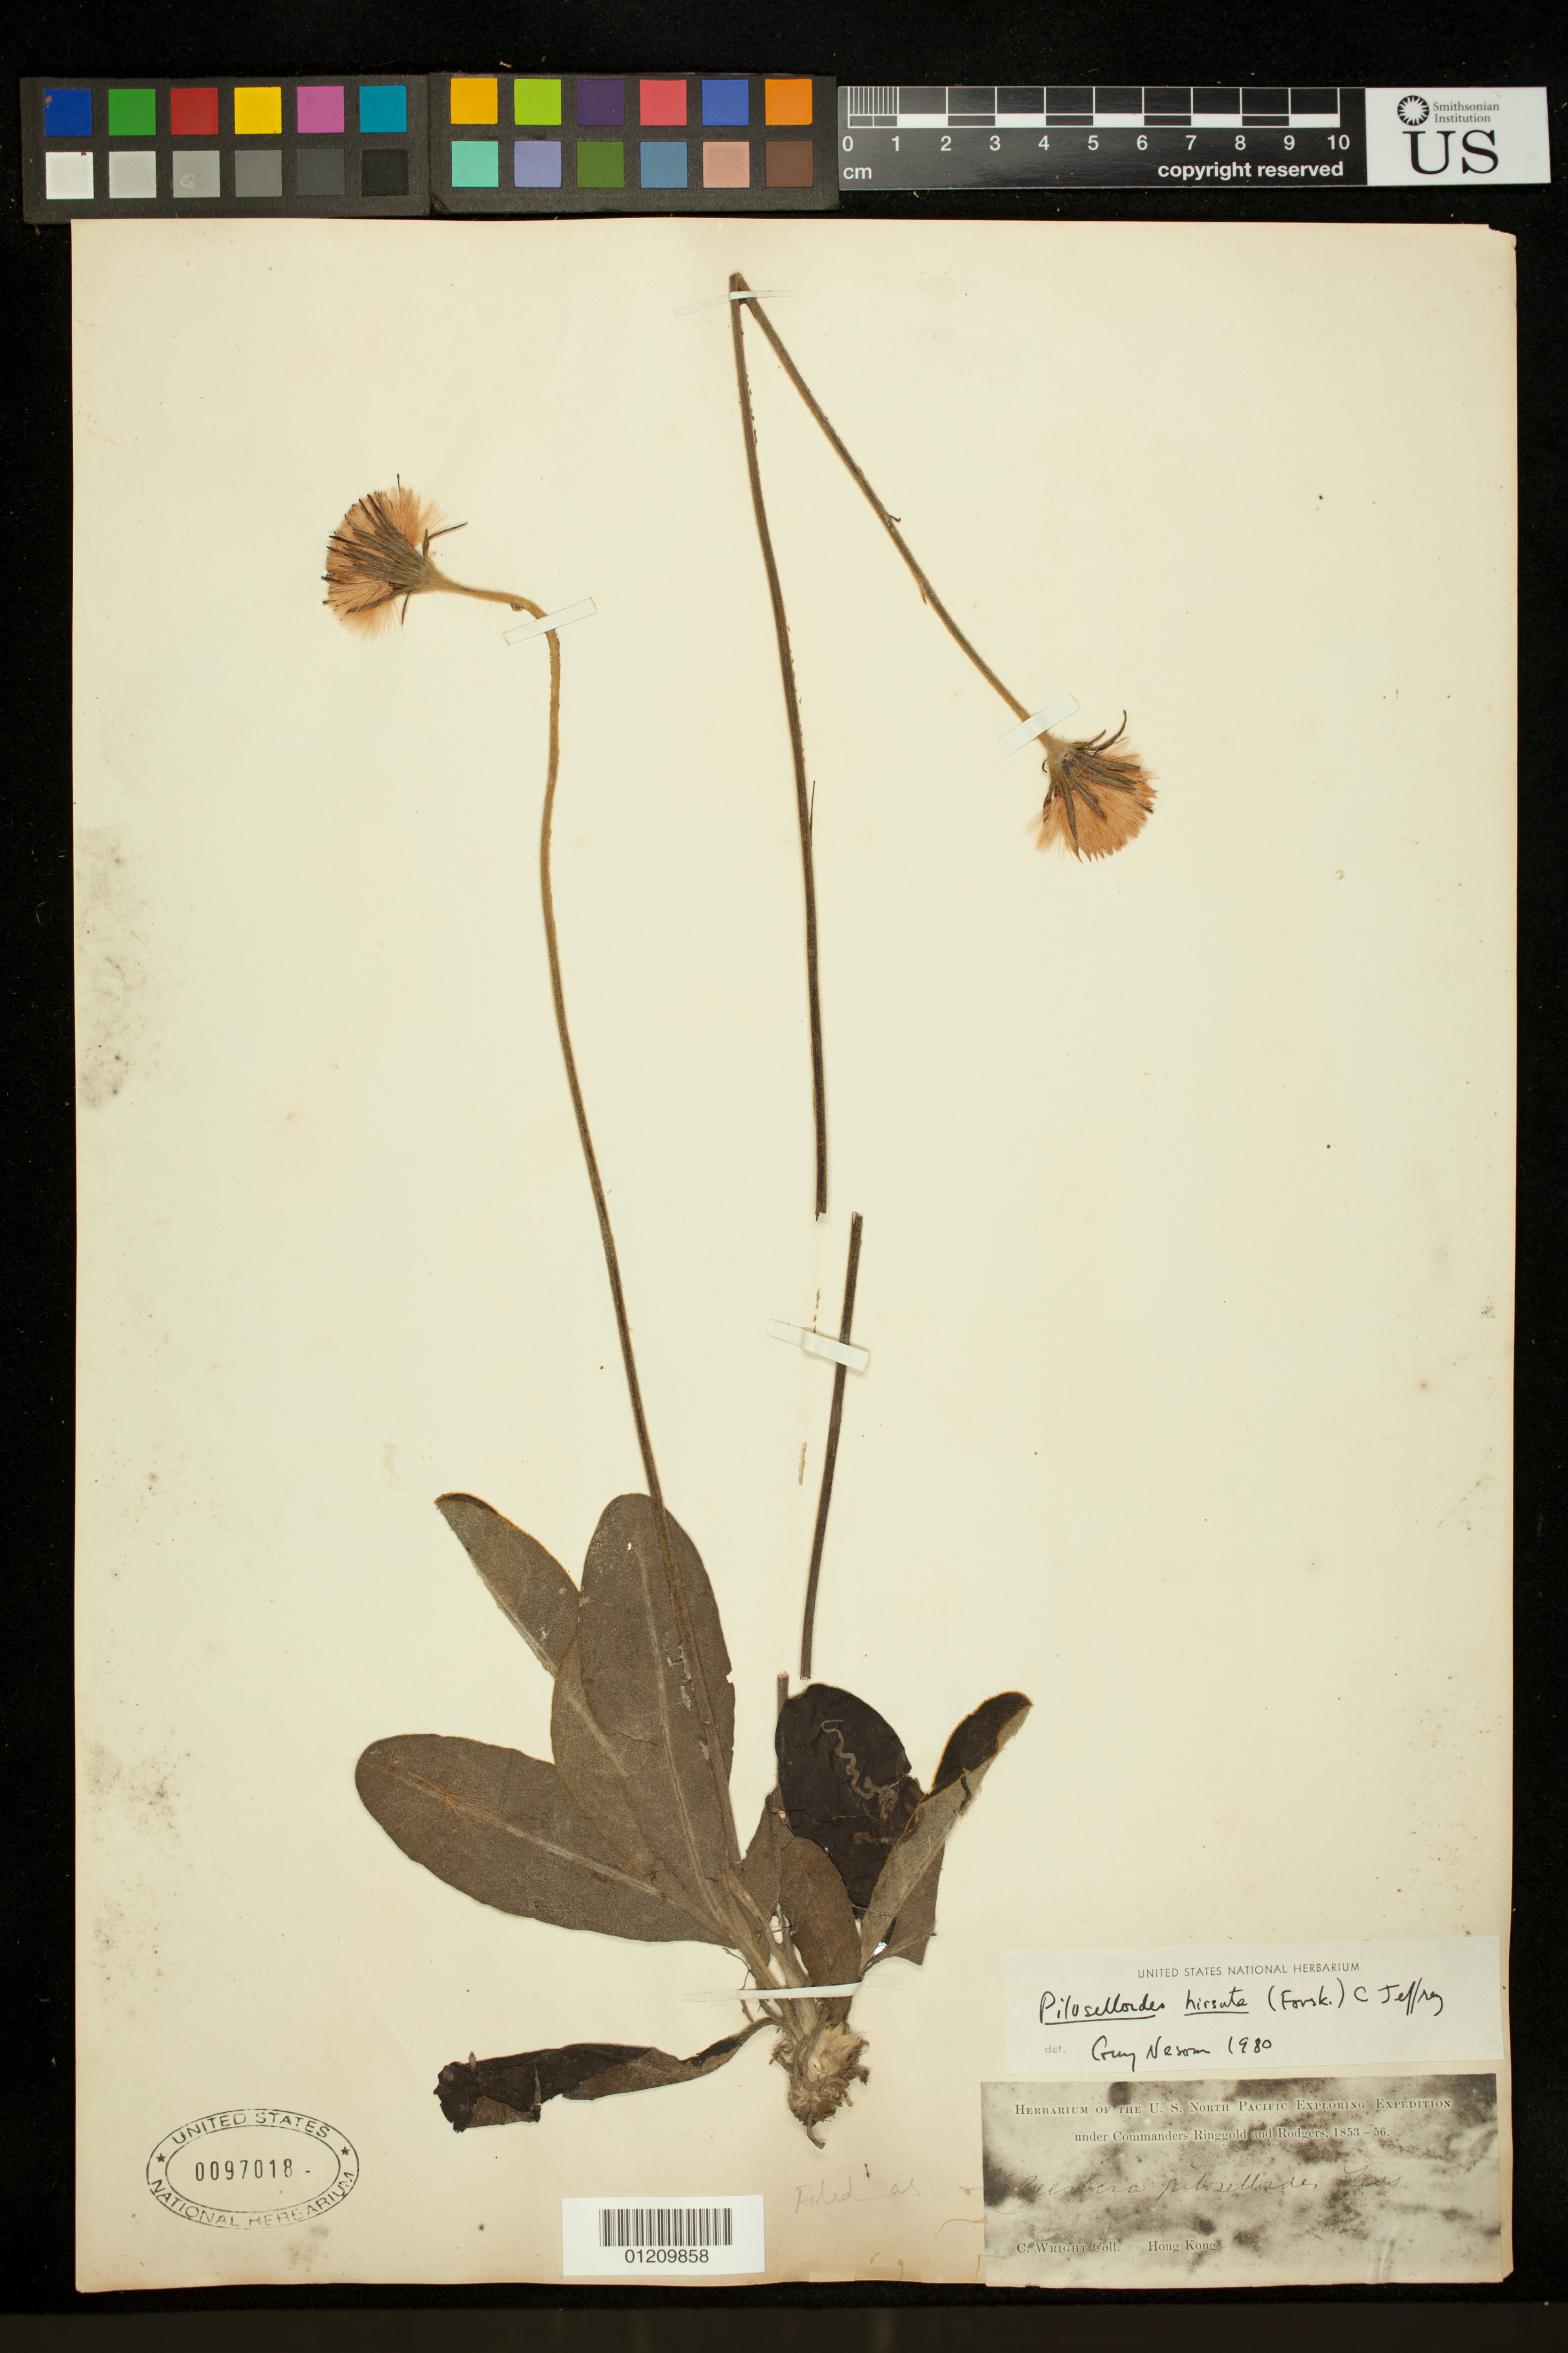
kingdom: Plantae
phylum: Tracheophyta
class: Magnoliopsida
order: Asterales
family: Asteraceae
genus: Piloselloides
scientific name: Piloselloides hirsuta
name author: (Forssk.) C. Jeffrey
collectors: C. Wright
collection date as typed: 1853 to -- -- 1856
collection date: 1853/1856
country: China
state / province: Hong Kong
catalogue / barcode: US 97018